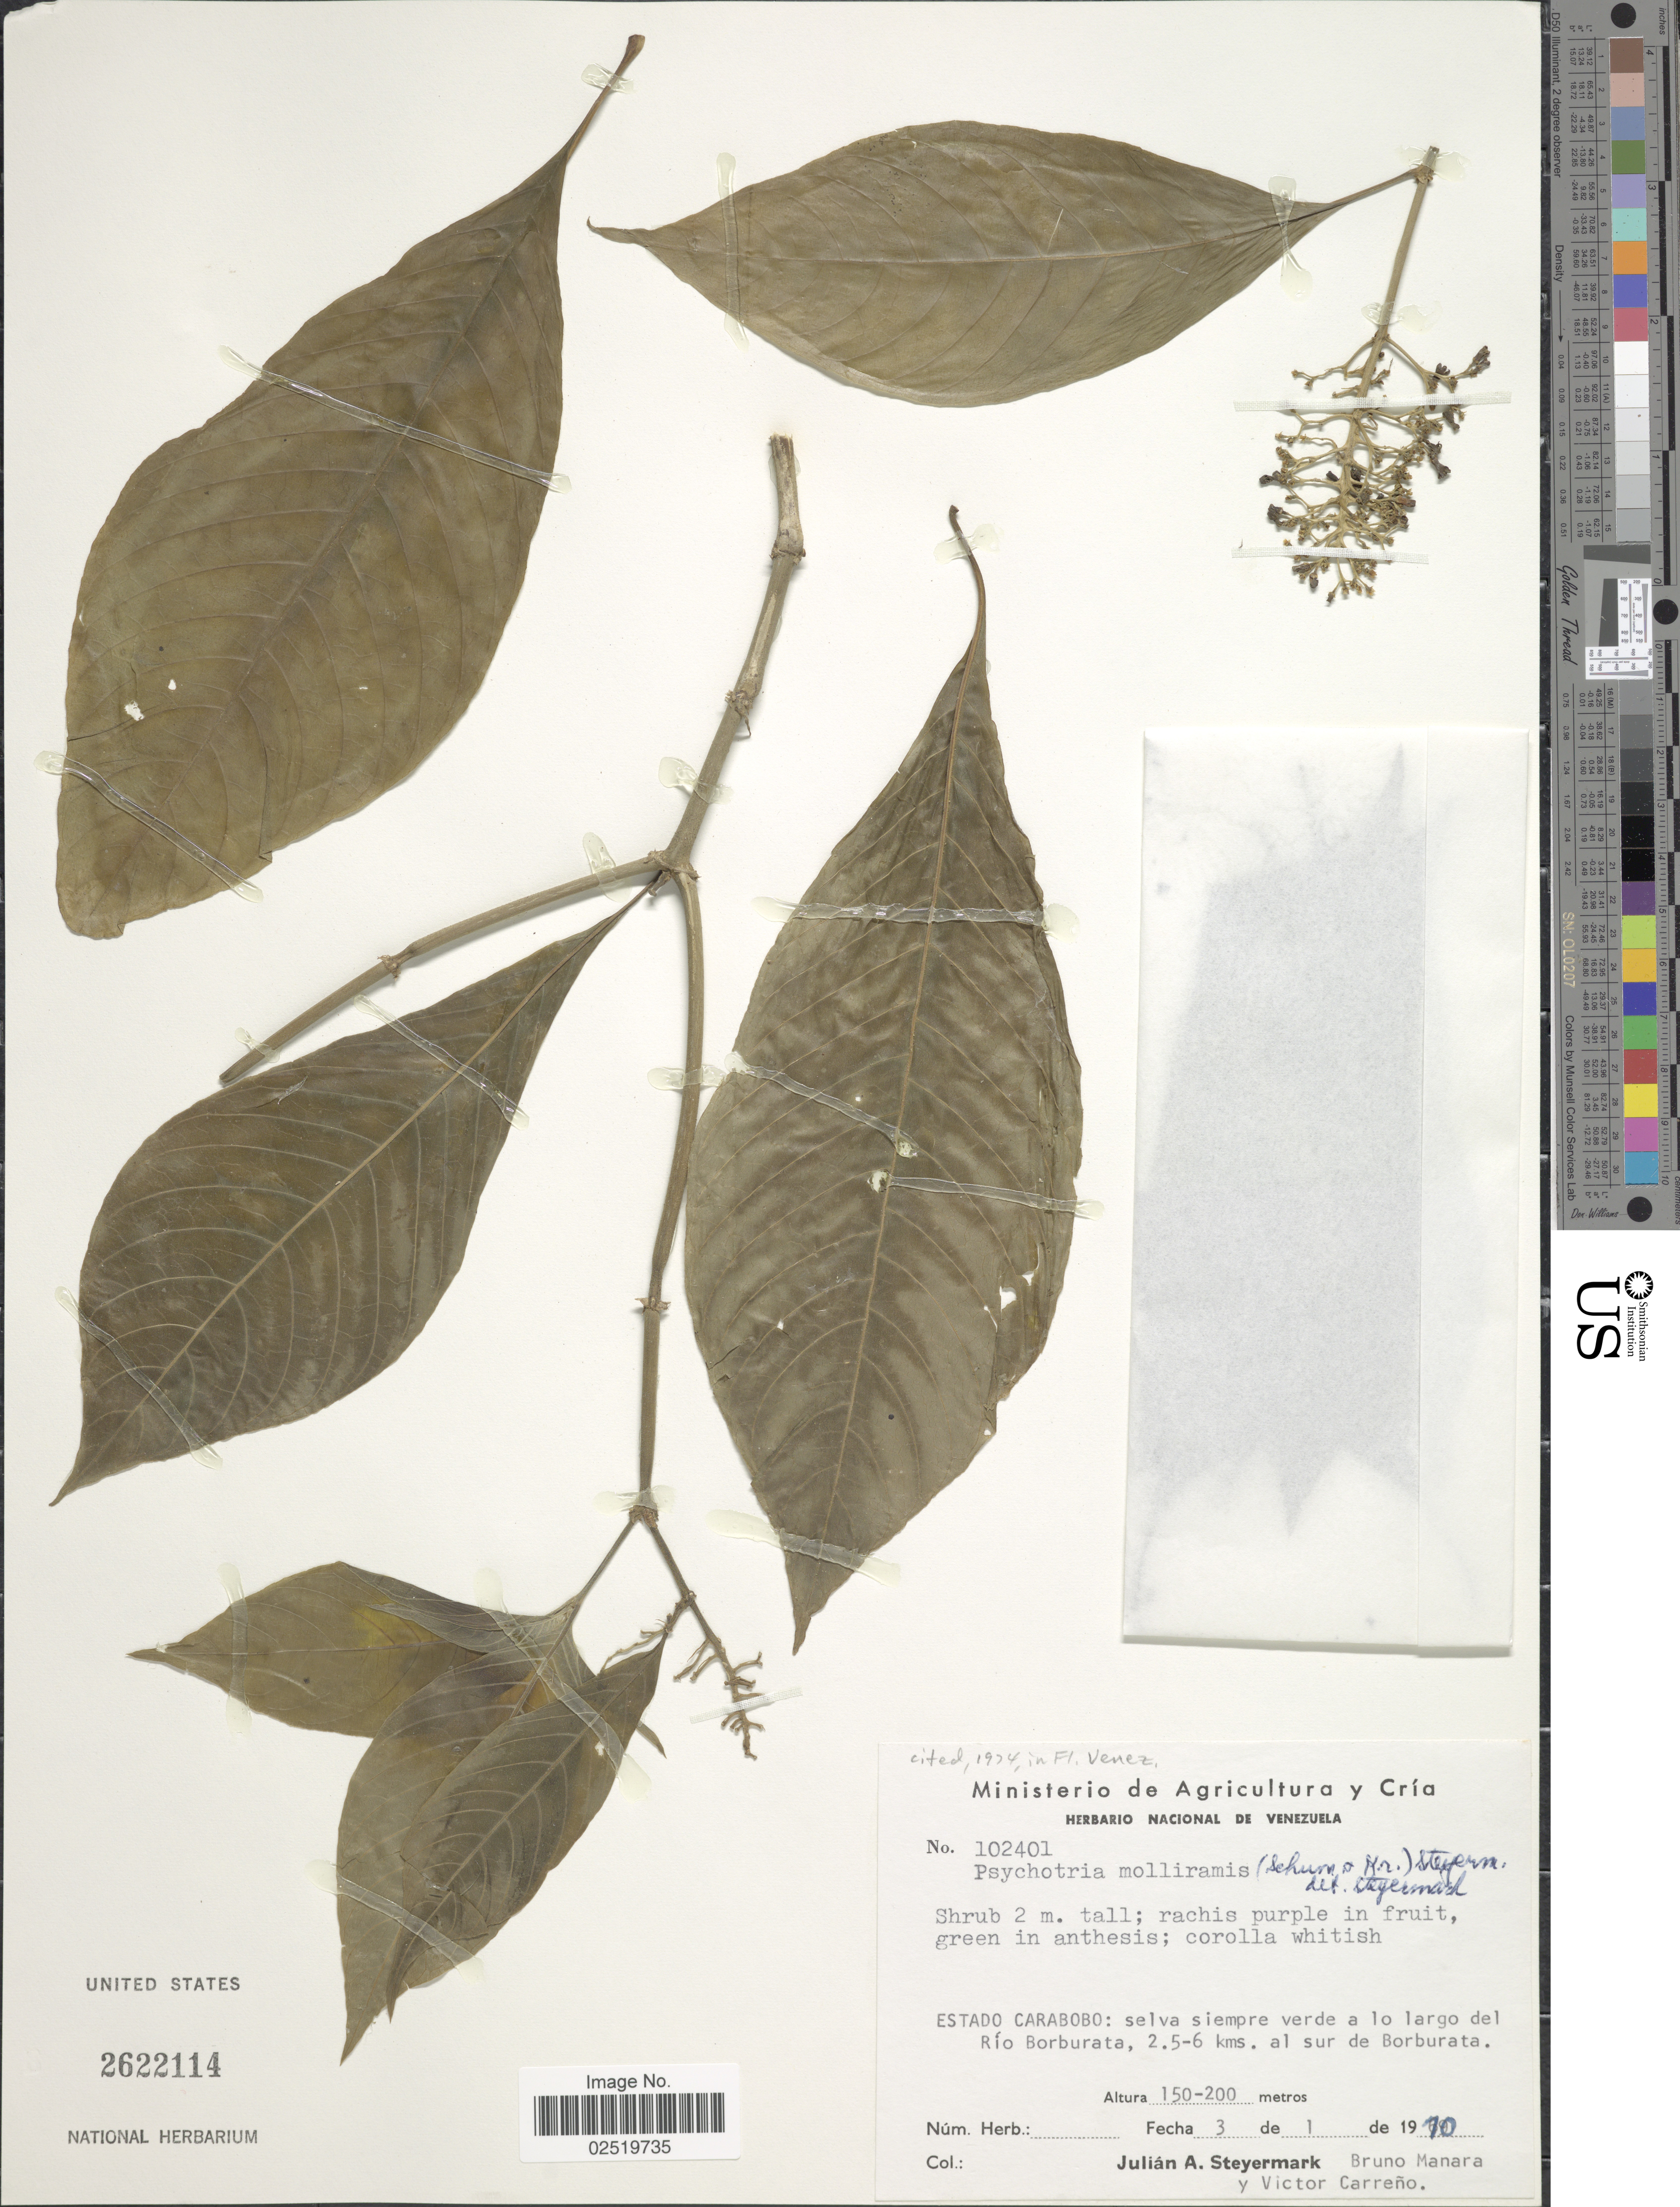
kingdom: Plantae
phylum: Tracheophyta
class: Magnoliopsida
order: Gentianales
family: Rubiaceae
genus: Psychotria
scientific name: Psychotria molliramis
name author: (K. Schum. & K. Krause) Steyerm.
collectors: J. Steyermark, B. Manara & V. Carreño E.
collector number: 102401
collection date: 1910-01-03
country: Venezuela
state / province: Carabobo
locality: Selva siempre verde a lo largo del Rio Borburata, 2.5-6 kms. al sur de Borburata.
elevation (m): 150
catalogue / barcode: US 2622114